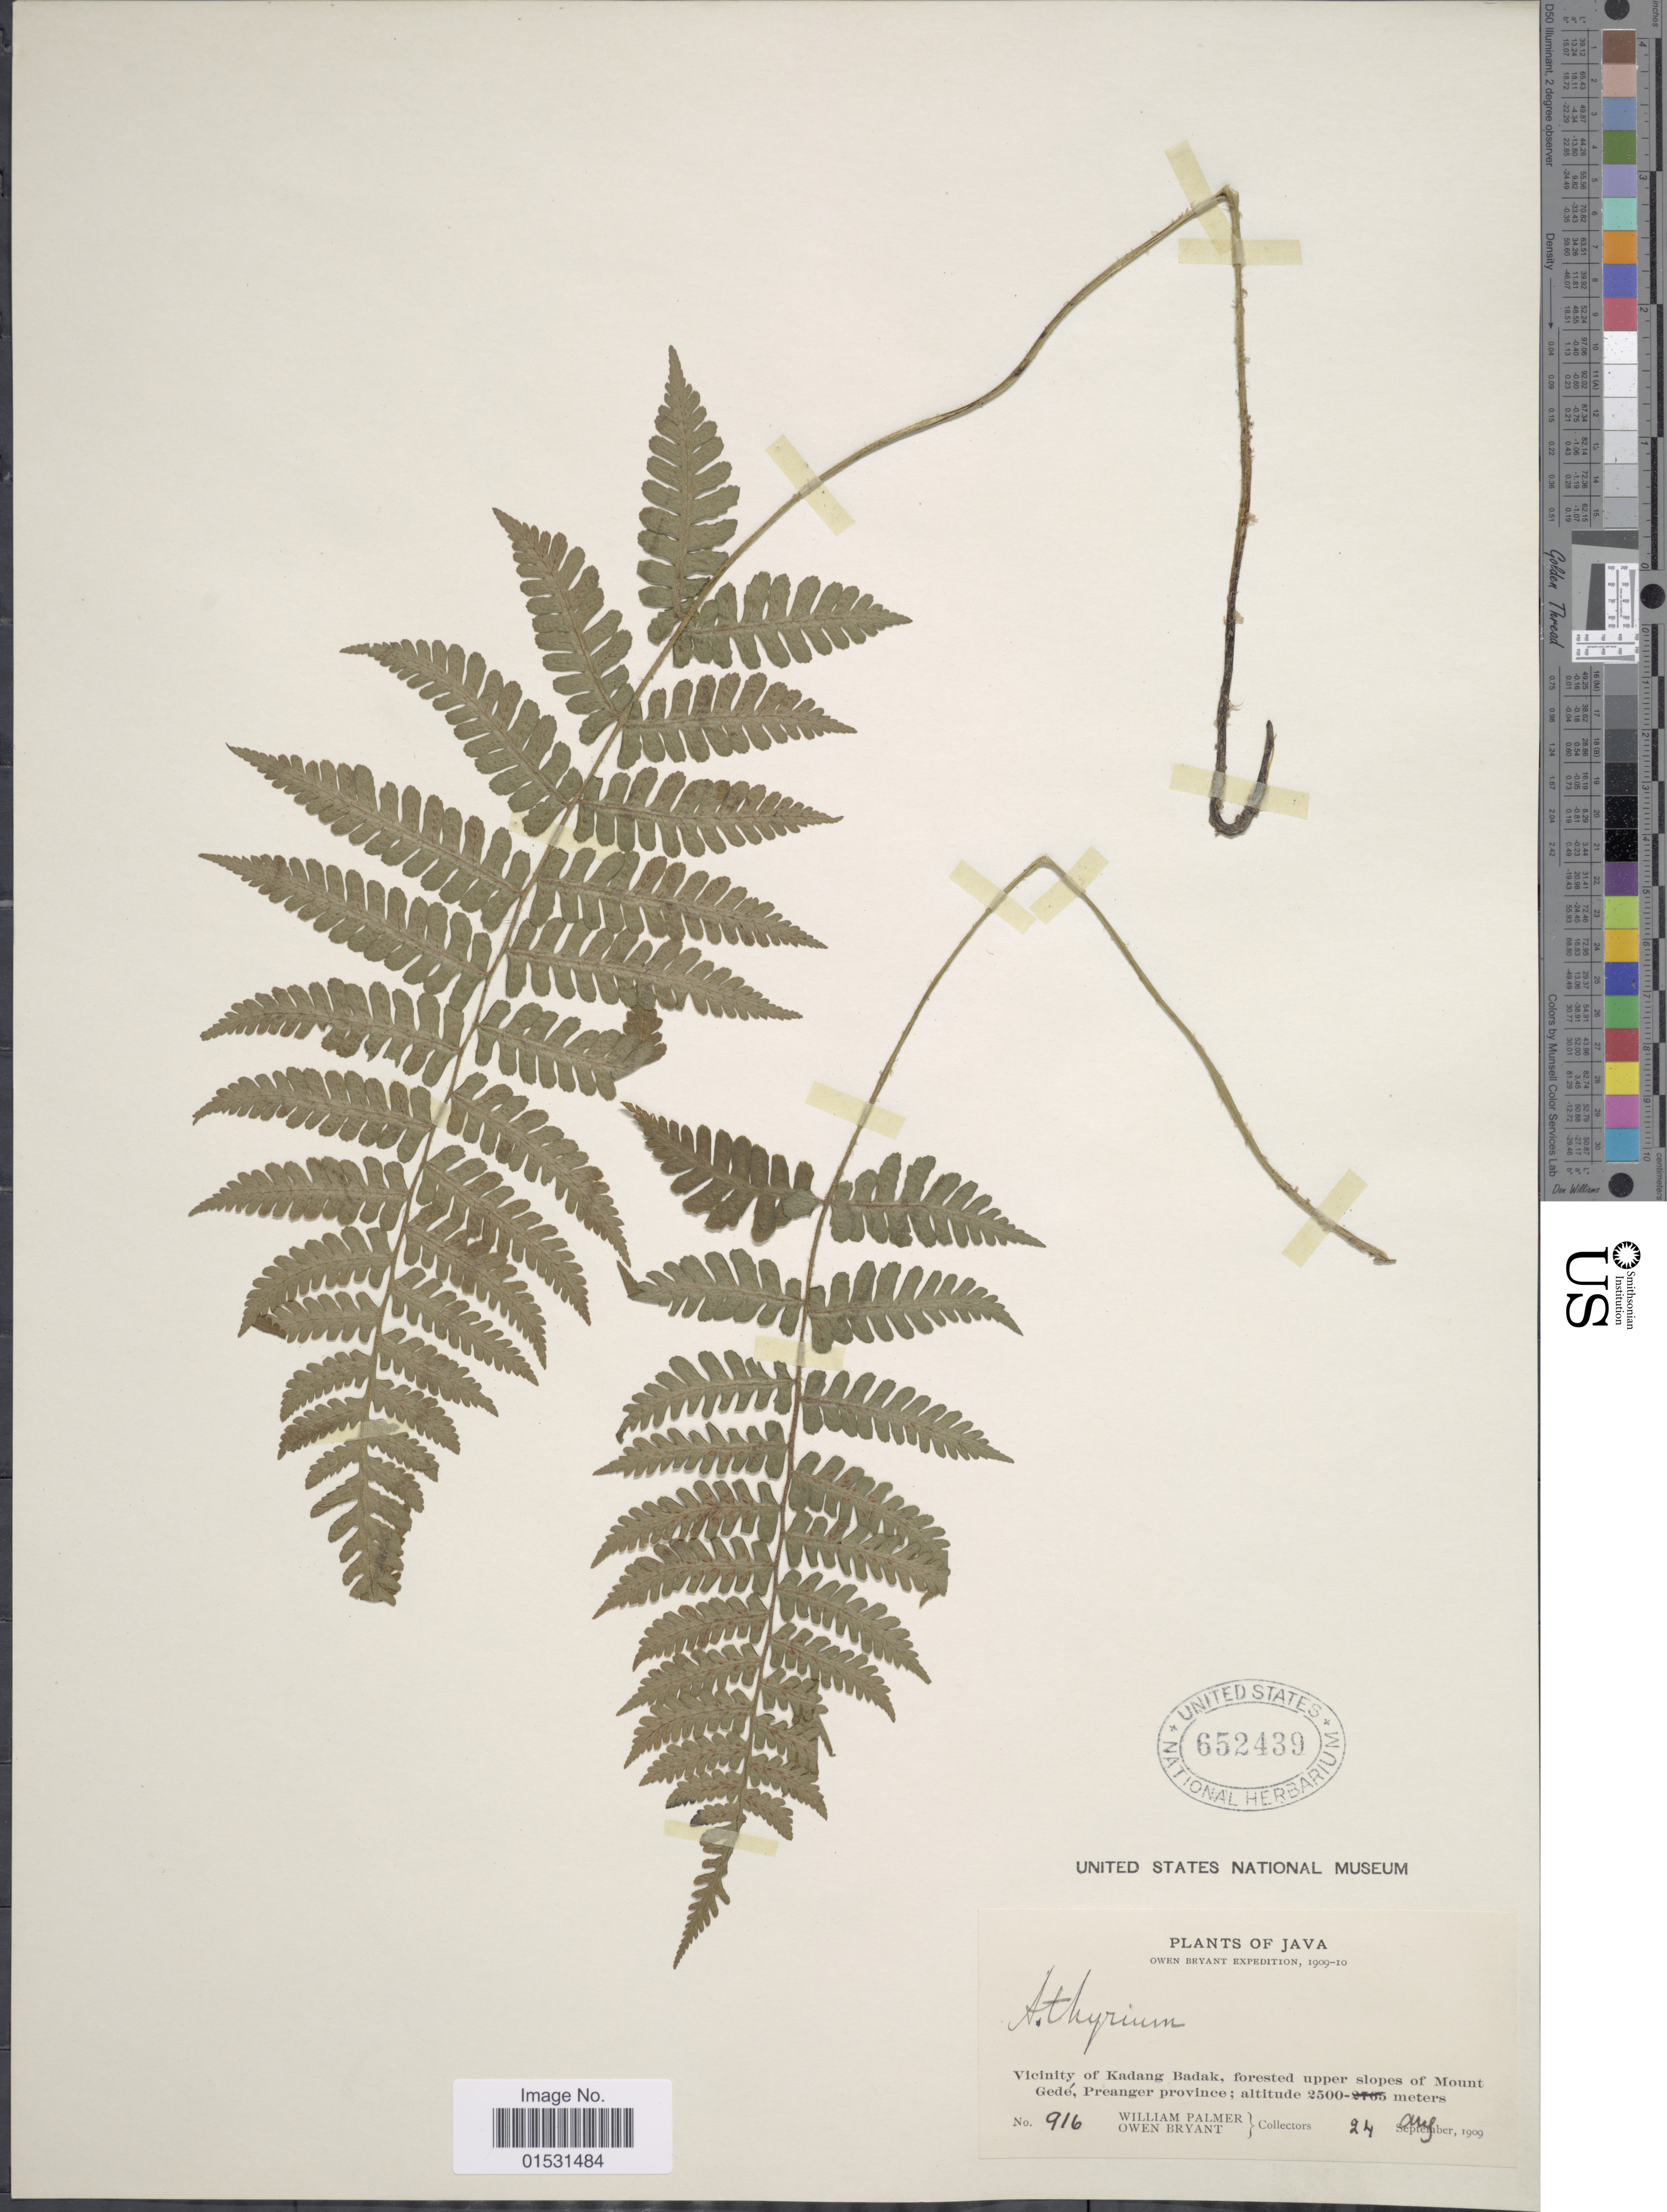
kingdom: Plantae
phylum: Tracheophyta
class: Polypodiopsida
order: Polypodiales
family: Athyriaceae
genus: Athyrium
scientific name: Athyrium sp.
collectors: W. Palmer & O. Bryant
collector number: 916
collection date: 1909-08-24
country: Indonesia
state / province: Java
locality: Vicinity of Kadang Badak, forested upper slopes of Mount Gede, Preanger province.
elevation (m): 2500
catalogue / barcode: US 652439